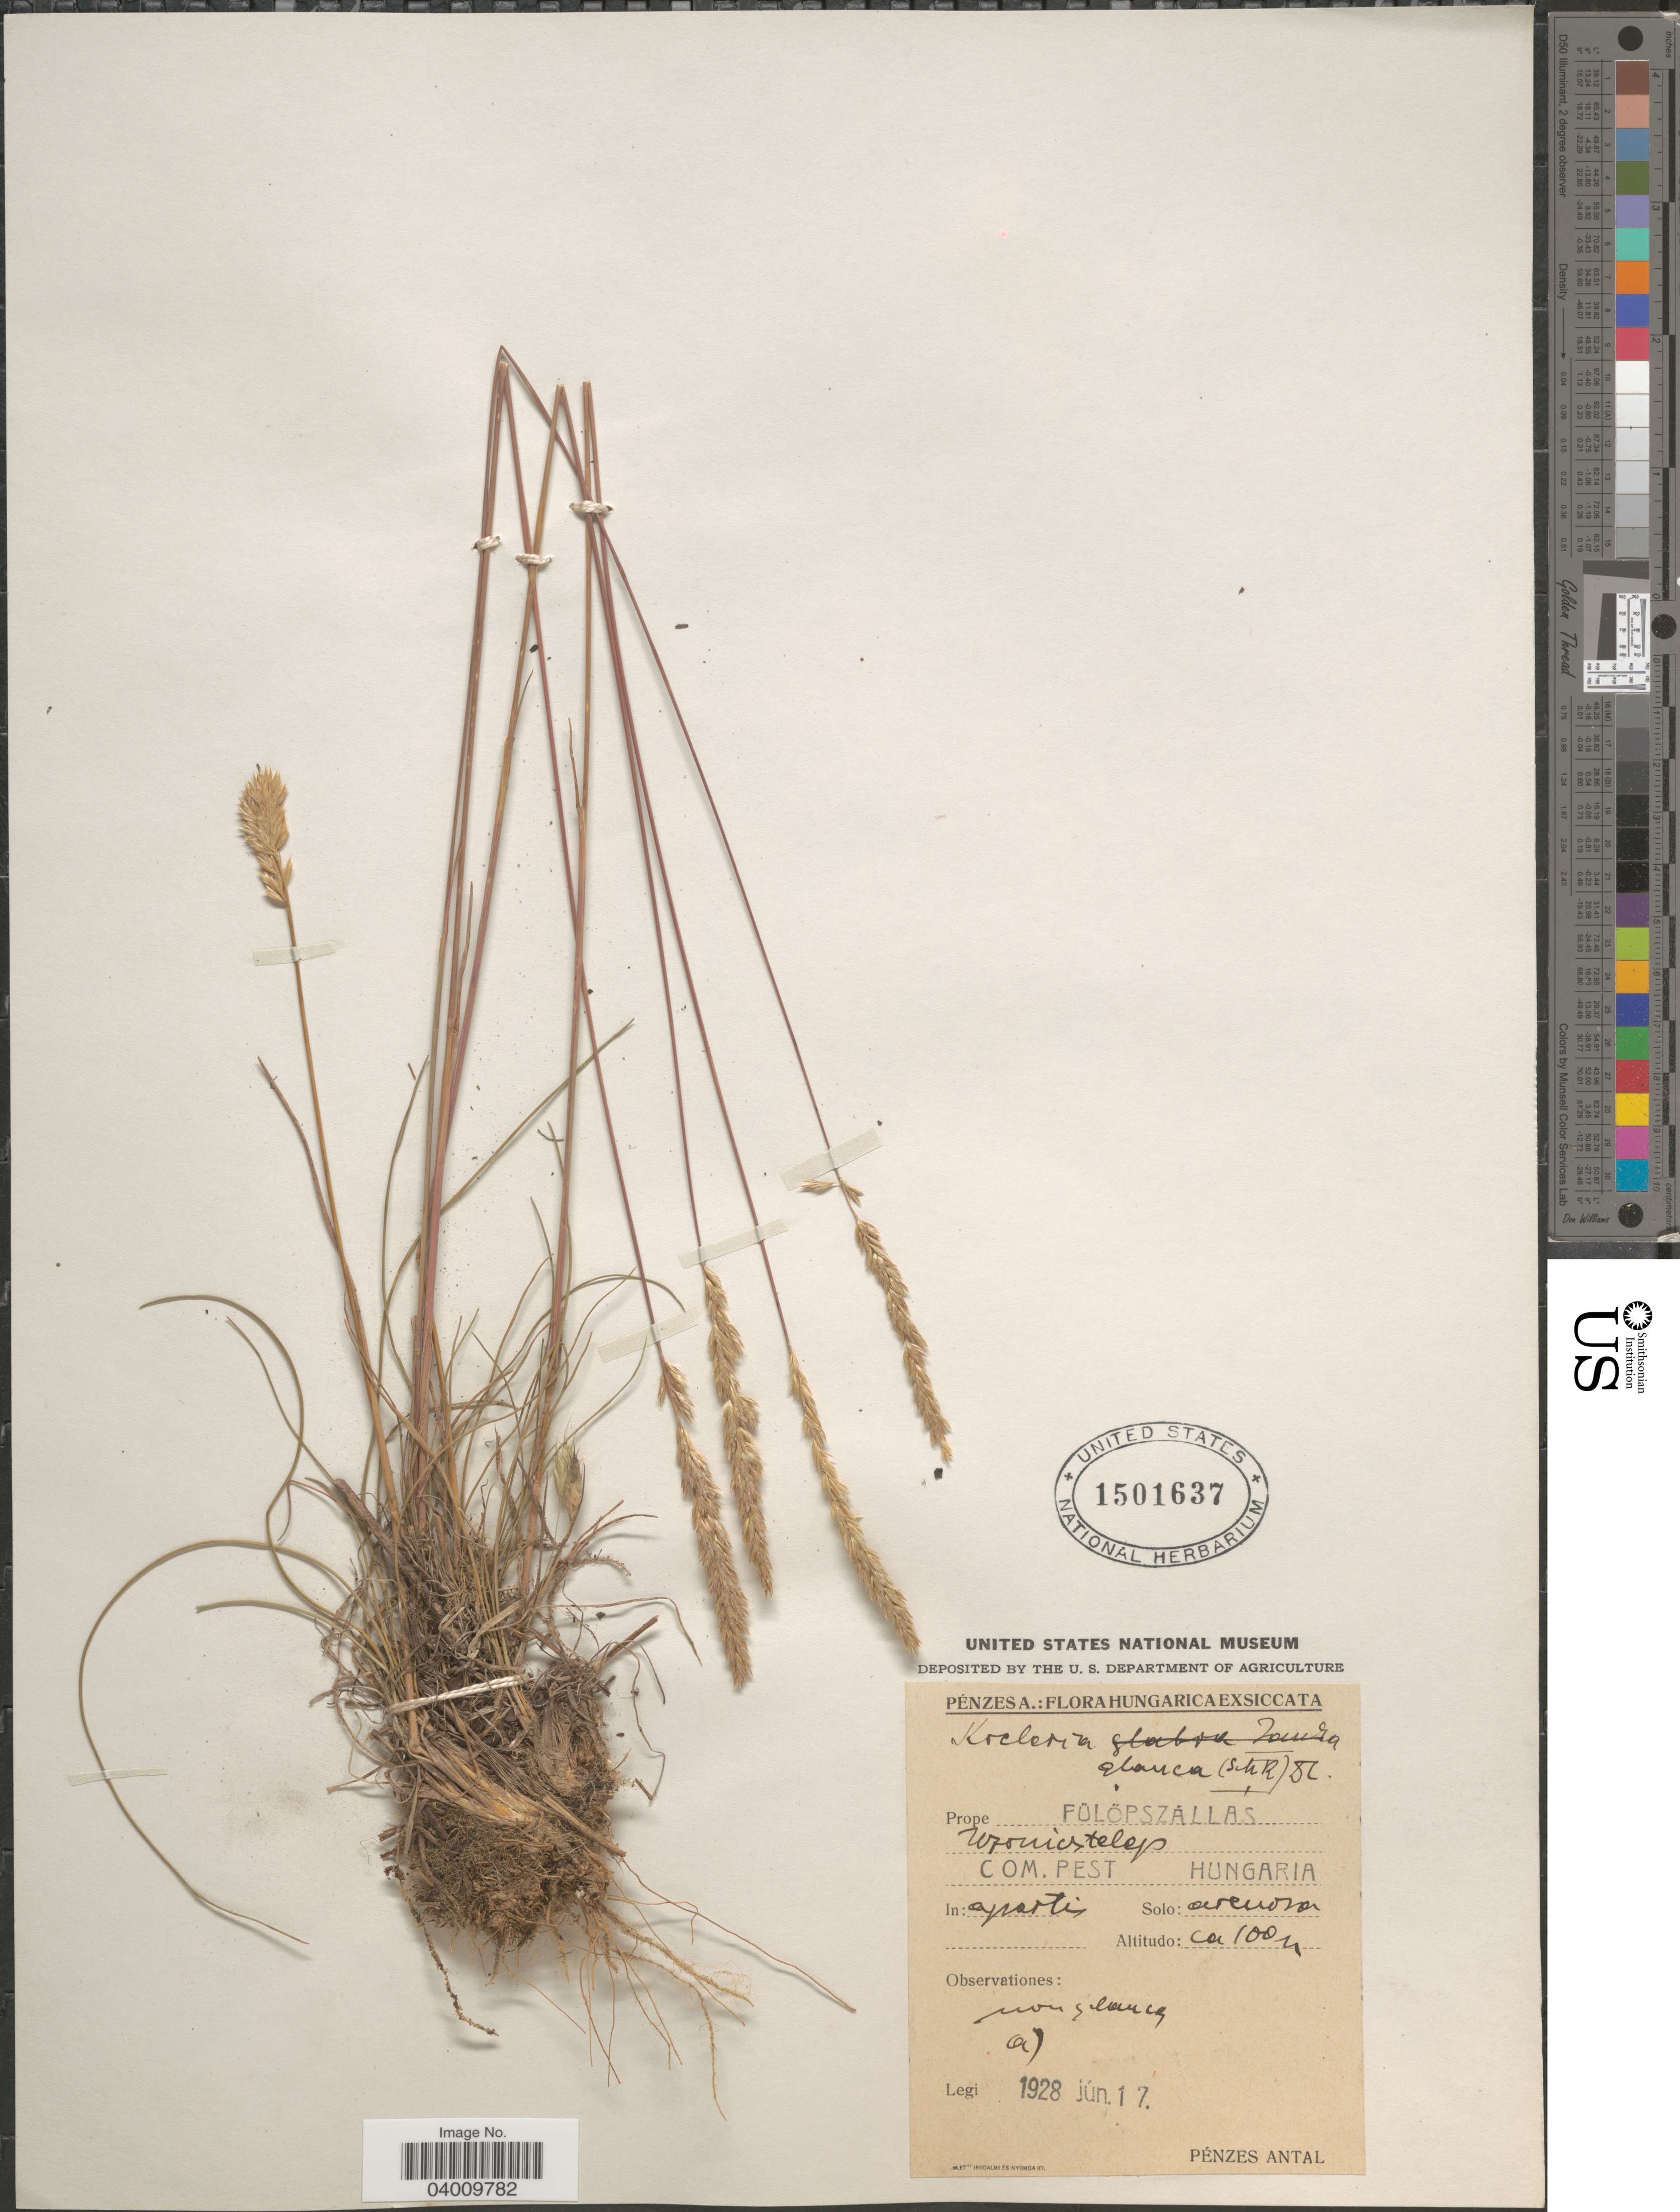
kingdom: Plantae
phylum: Tracheophyta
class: Liliopsida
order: Poales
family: Poaceae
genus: Koeleria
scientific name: Koeleria glauca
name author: (Spreng.) DC.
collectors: A. Pénzes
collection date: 1928-06-17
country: Hungary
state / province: Pest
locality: Prope Fülöpszállas. [Foreign script] Com,Pest. Hungaria.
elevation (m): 100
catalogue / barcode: US 1501637